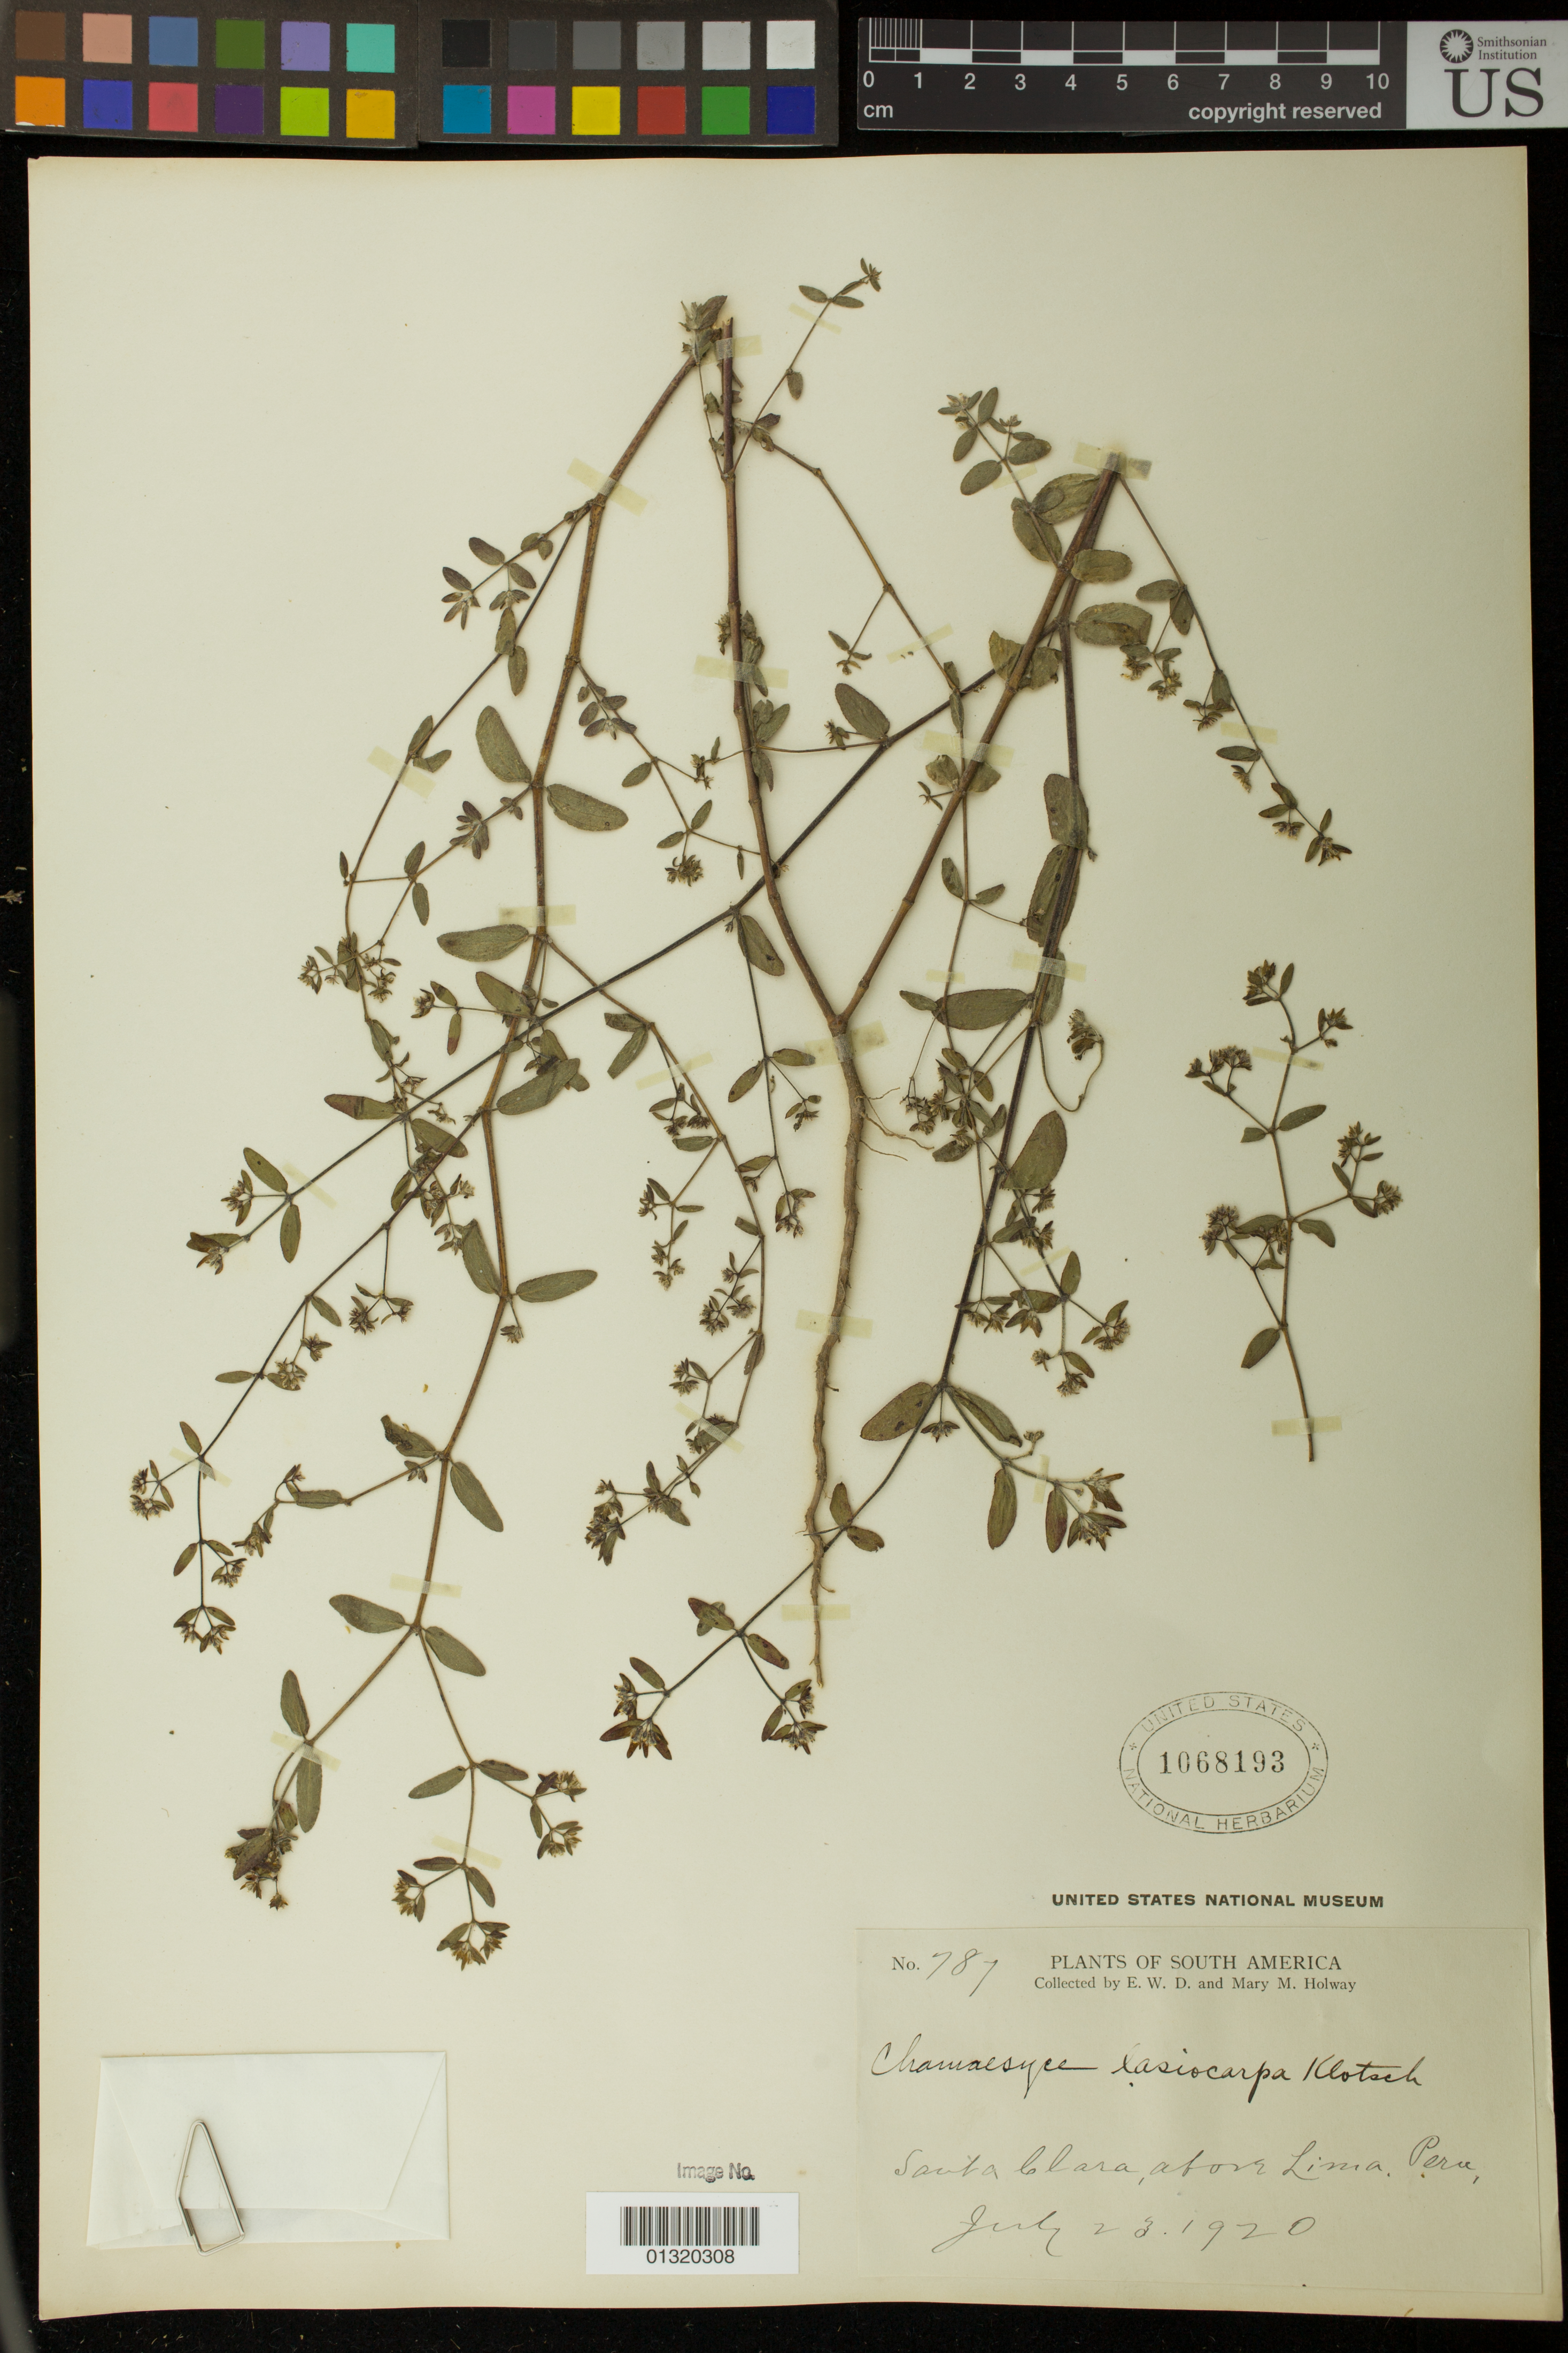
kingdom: Plantae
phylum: Tracheophyta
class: Magnoliopsida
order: Malpighiales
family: Euphorbiaceae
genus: Euphorbia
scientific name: Euphorbia lasiocarpa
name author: Klotzsch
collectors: E. W. D. Holway & M. M. Holway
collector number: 787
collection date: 1920-07-23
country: Peru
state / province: Lima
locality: Santa Clara, above Lima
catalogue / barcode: US 1068193